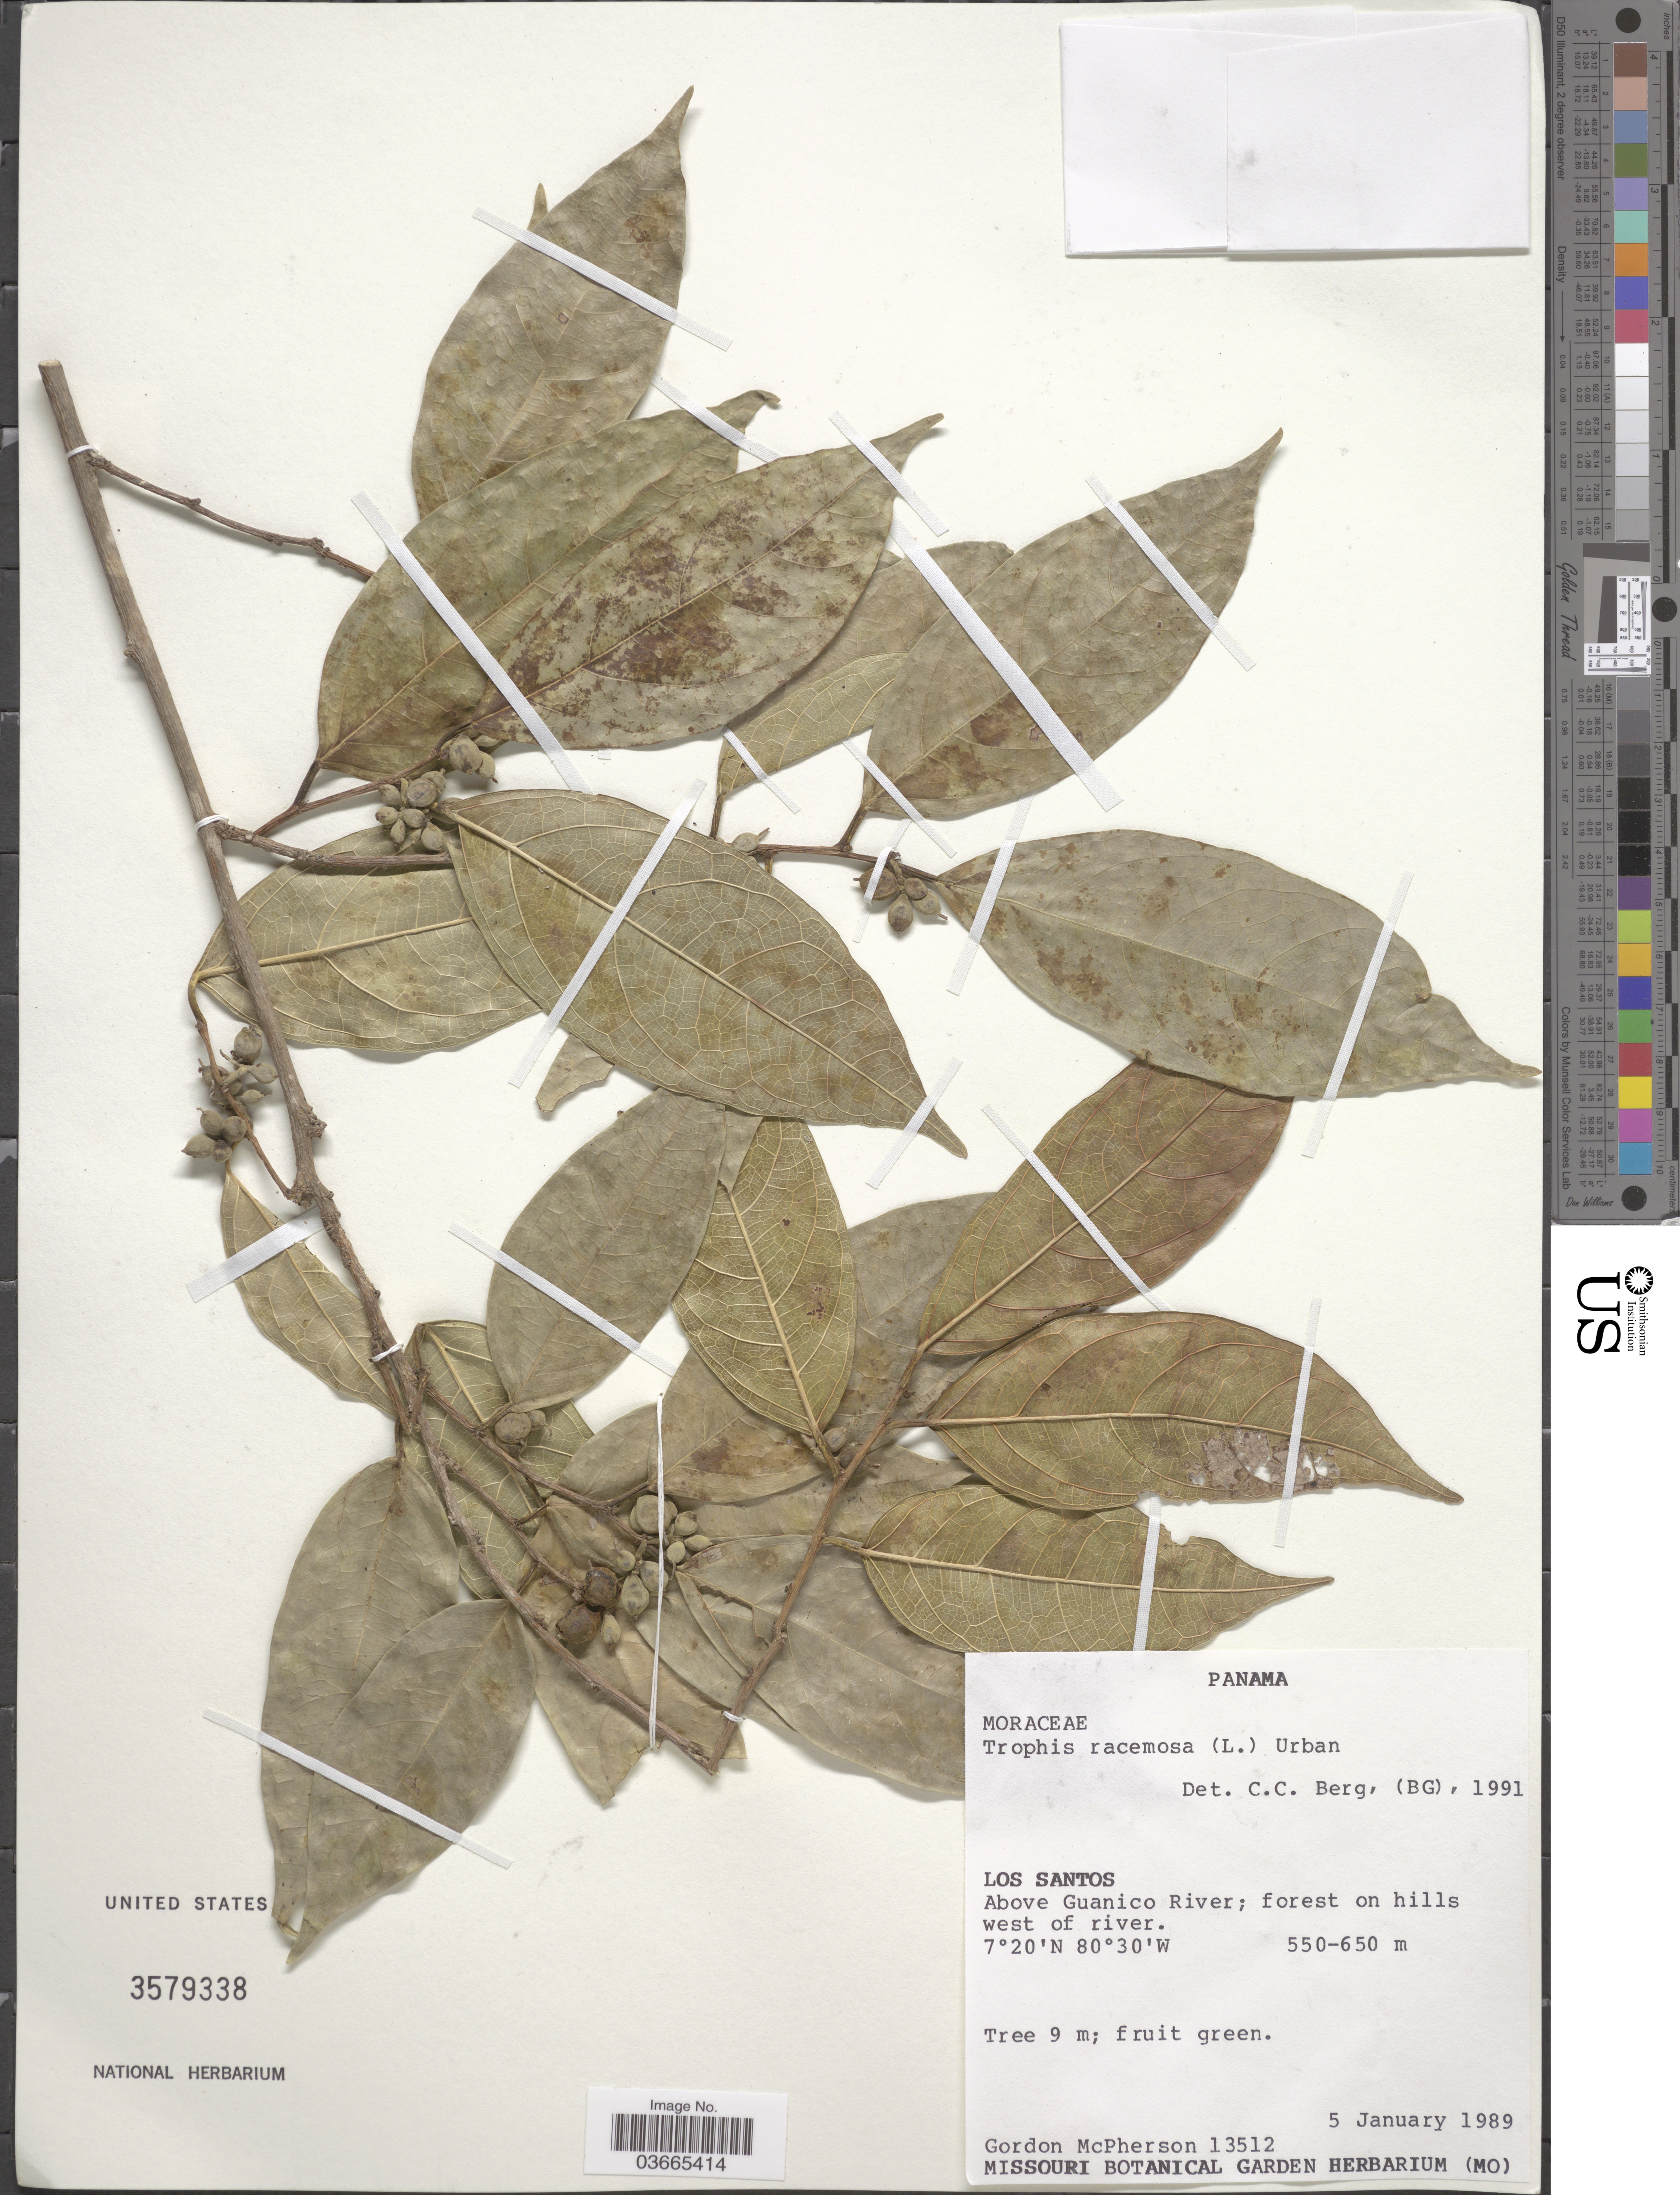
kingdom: Plantae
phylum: Tracheophyta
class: Magnoliopsida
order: Rosales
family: Moraceae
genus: Trophis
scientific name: Trophis racemosa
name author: (L.) Urb.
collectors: G. D. McPherson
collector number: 13512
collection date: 1989-01-05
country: Panama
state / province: Los Santos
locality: Above Guanico River; forest on hills west of river.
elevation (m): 550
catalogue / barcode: US 3579338